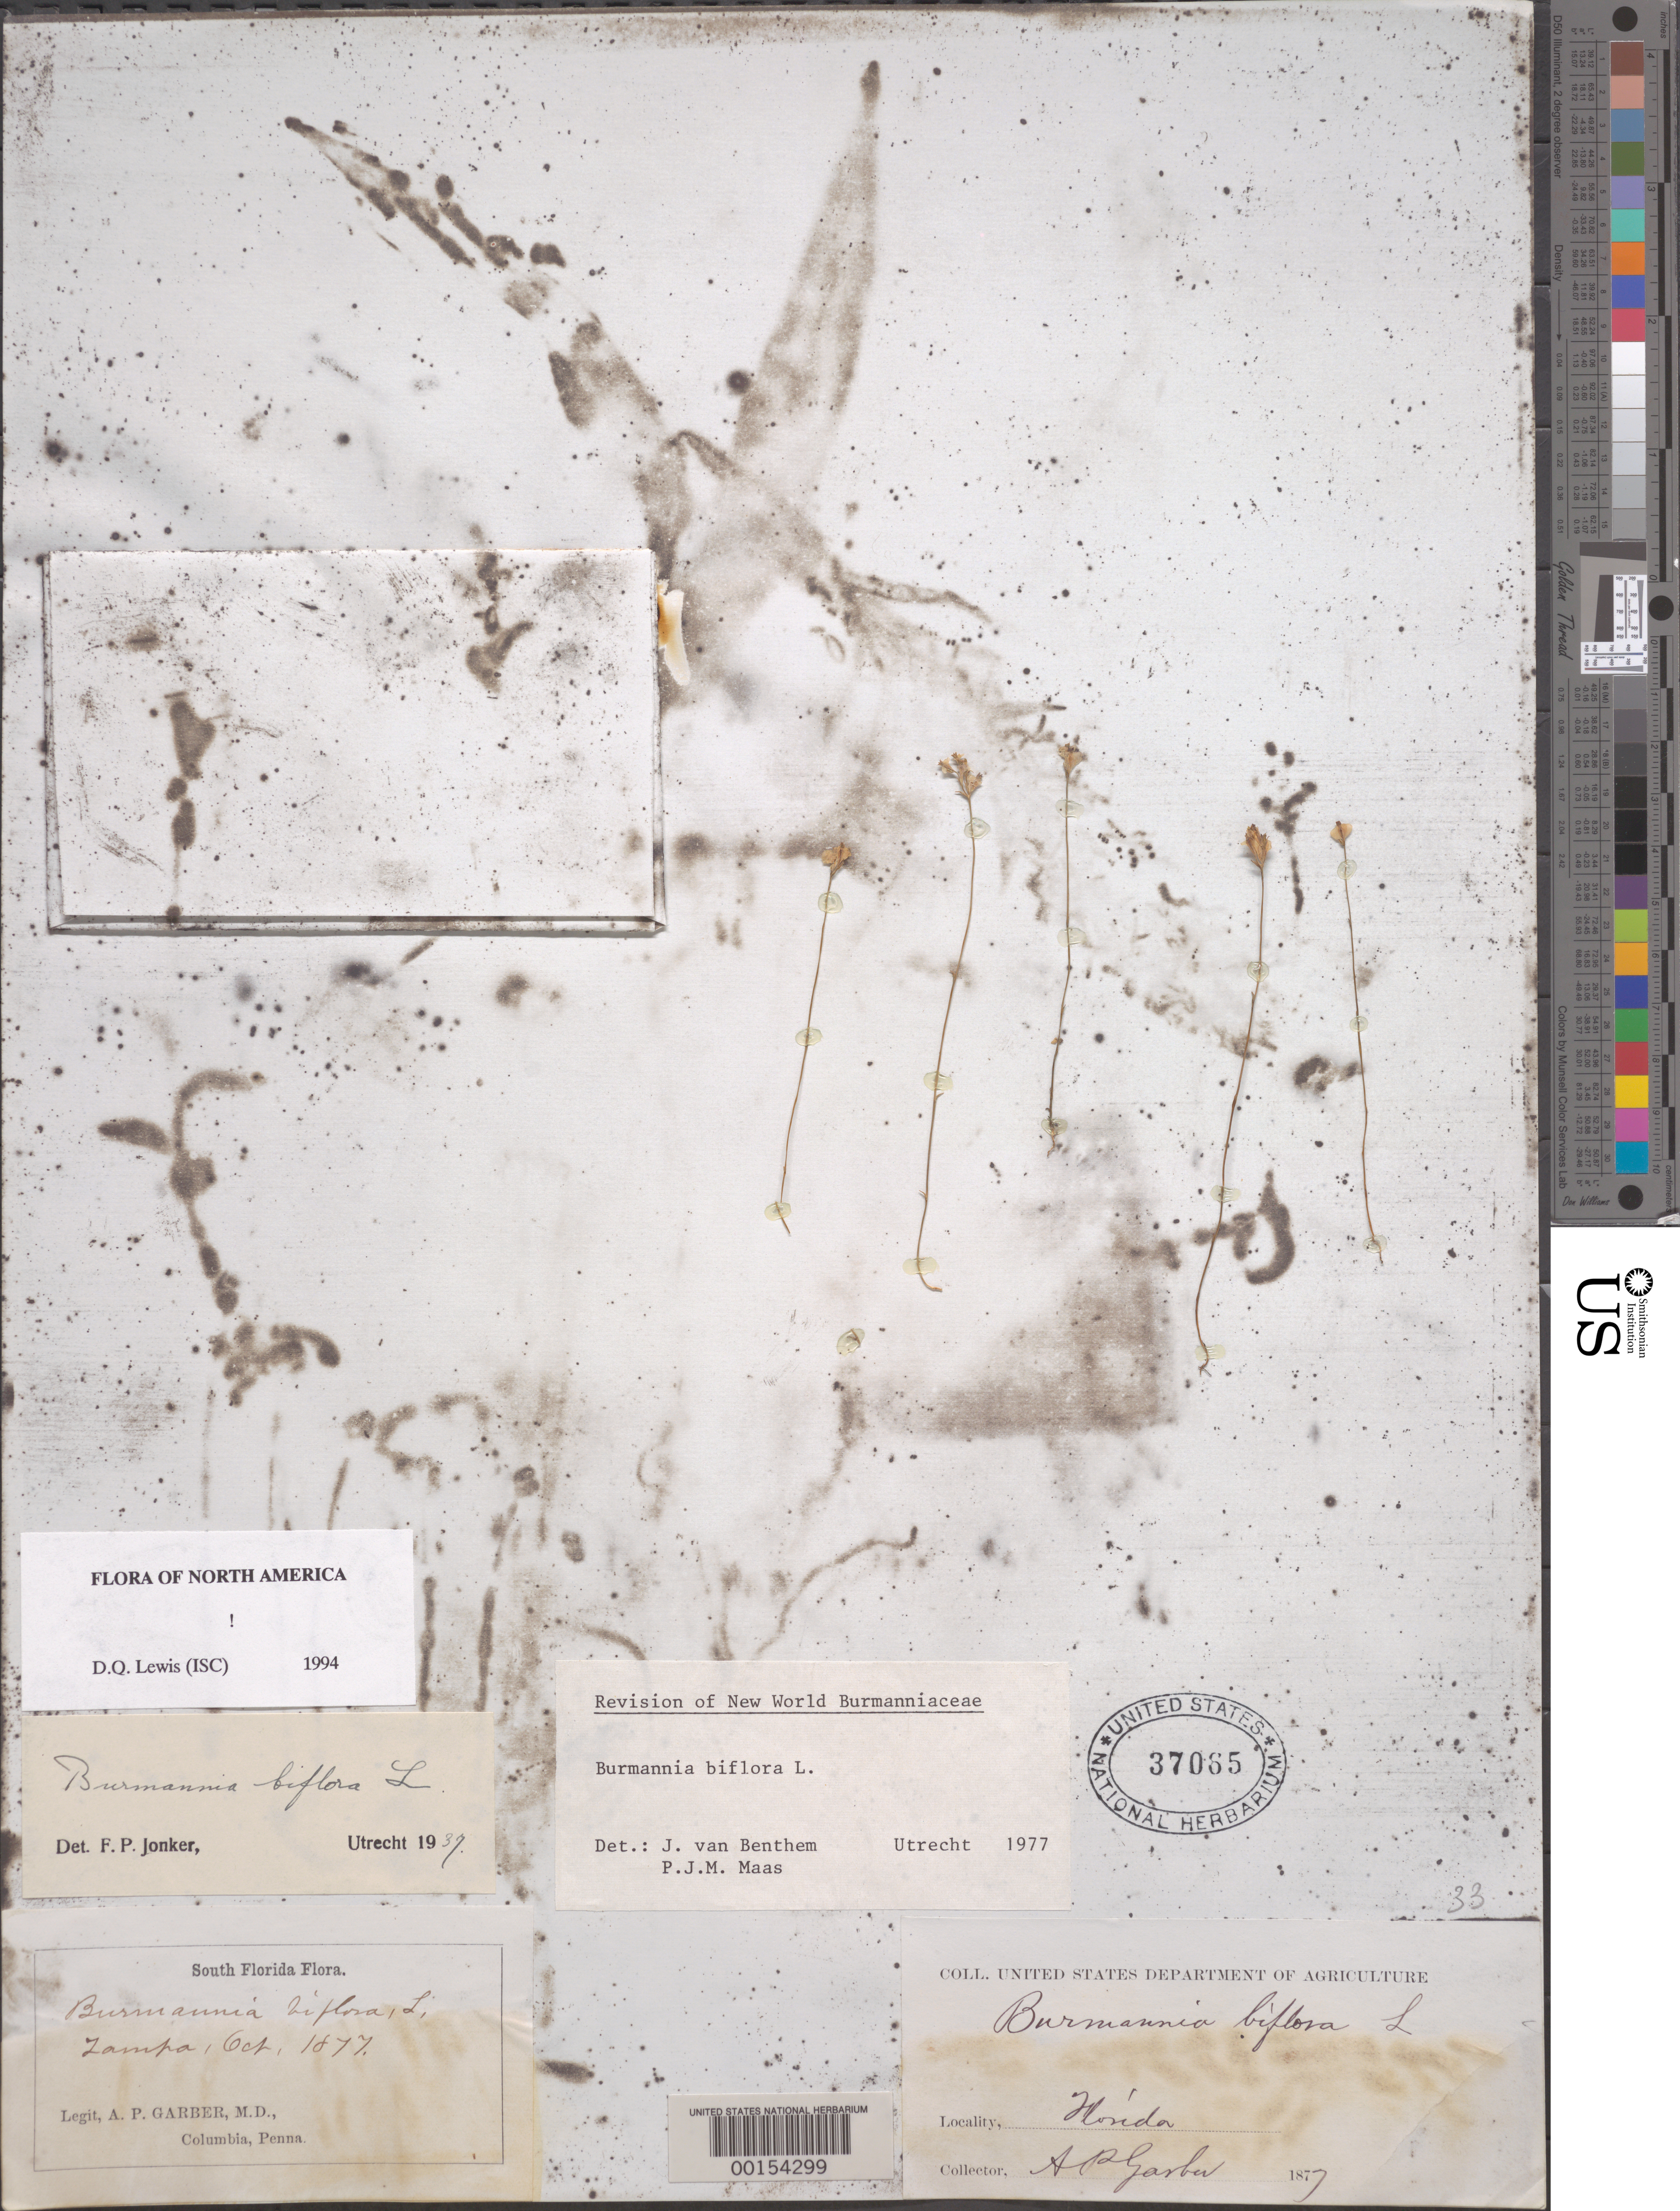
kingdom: Plantae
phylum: Tracheophyta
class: Liliopsida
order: Dioscoreales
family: Burmanniaceae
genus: Burmannia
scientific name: Burmannia biflora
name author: L.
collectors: A. P. Garber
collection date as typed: Oct 1877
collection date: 1877-10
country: United States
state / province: Florida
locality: Tampa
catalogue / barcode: US 37065